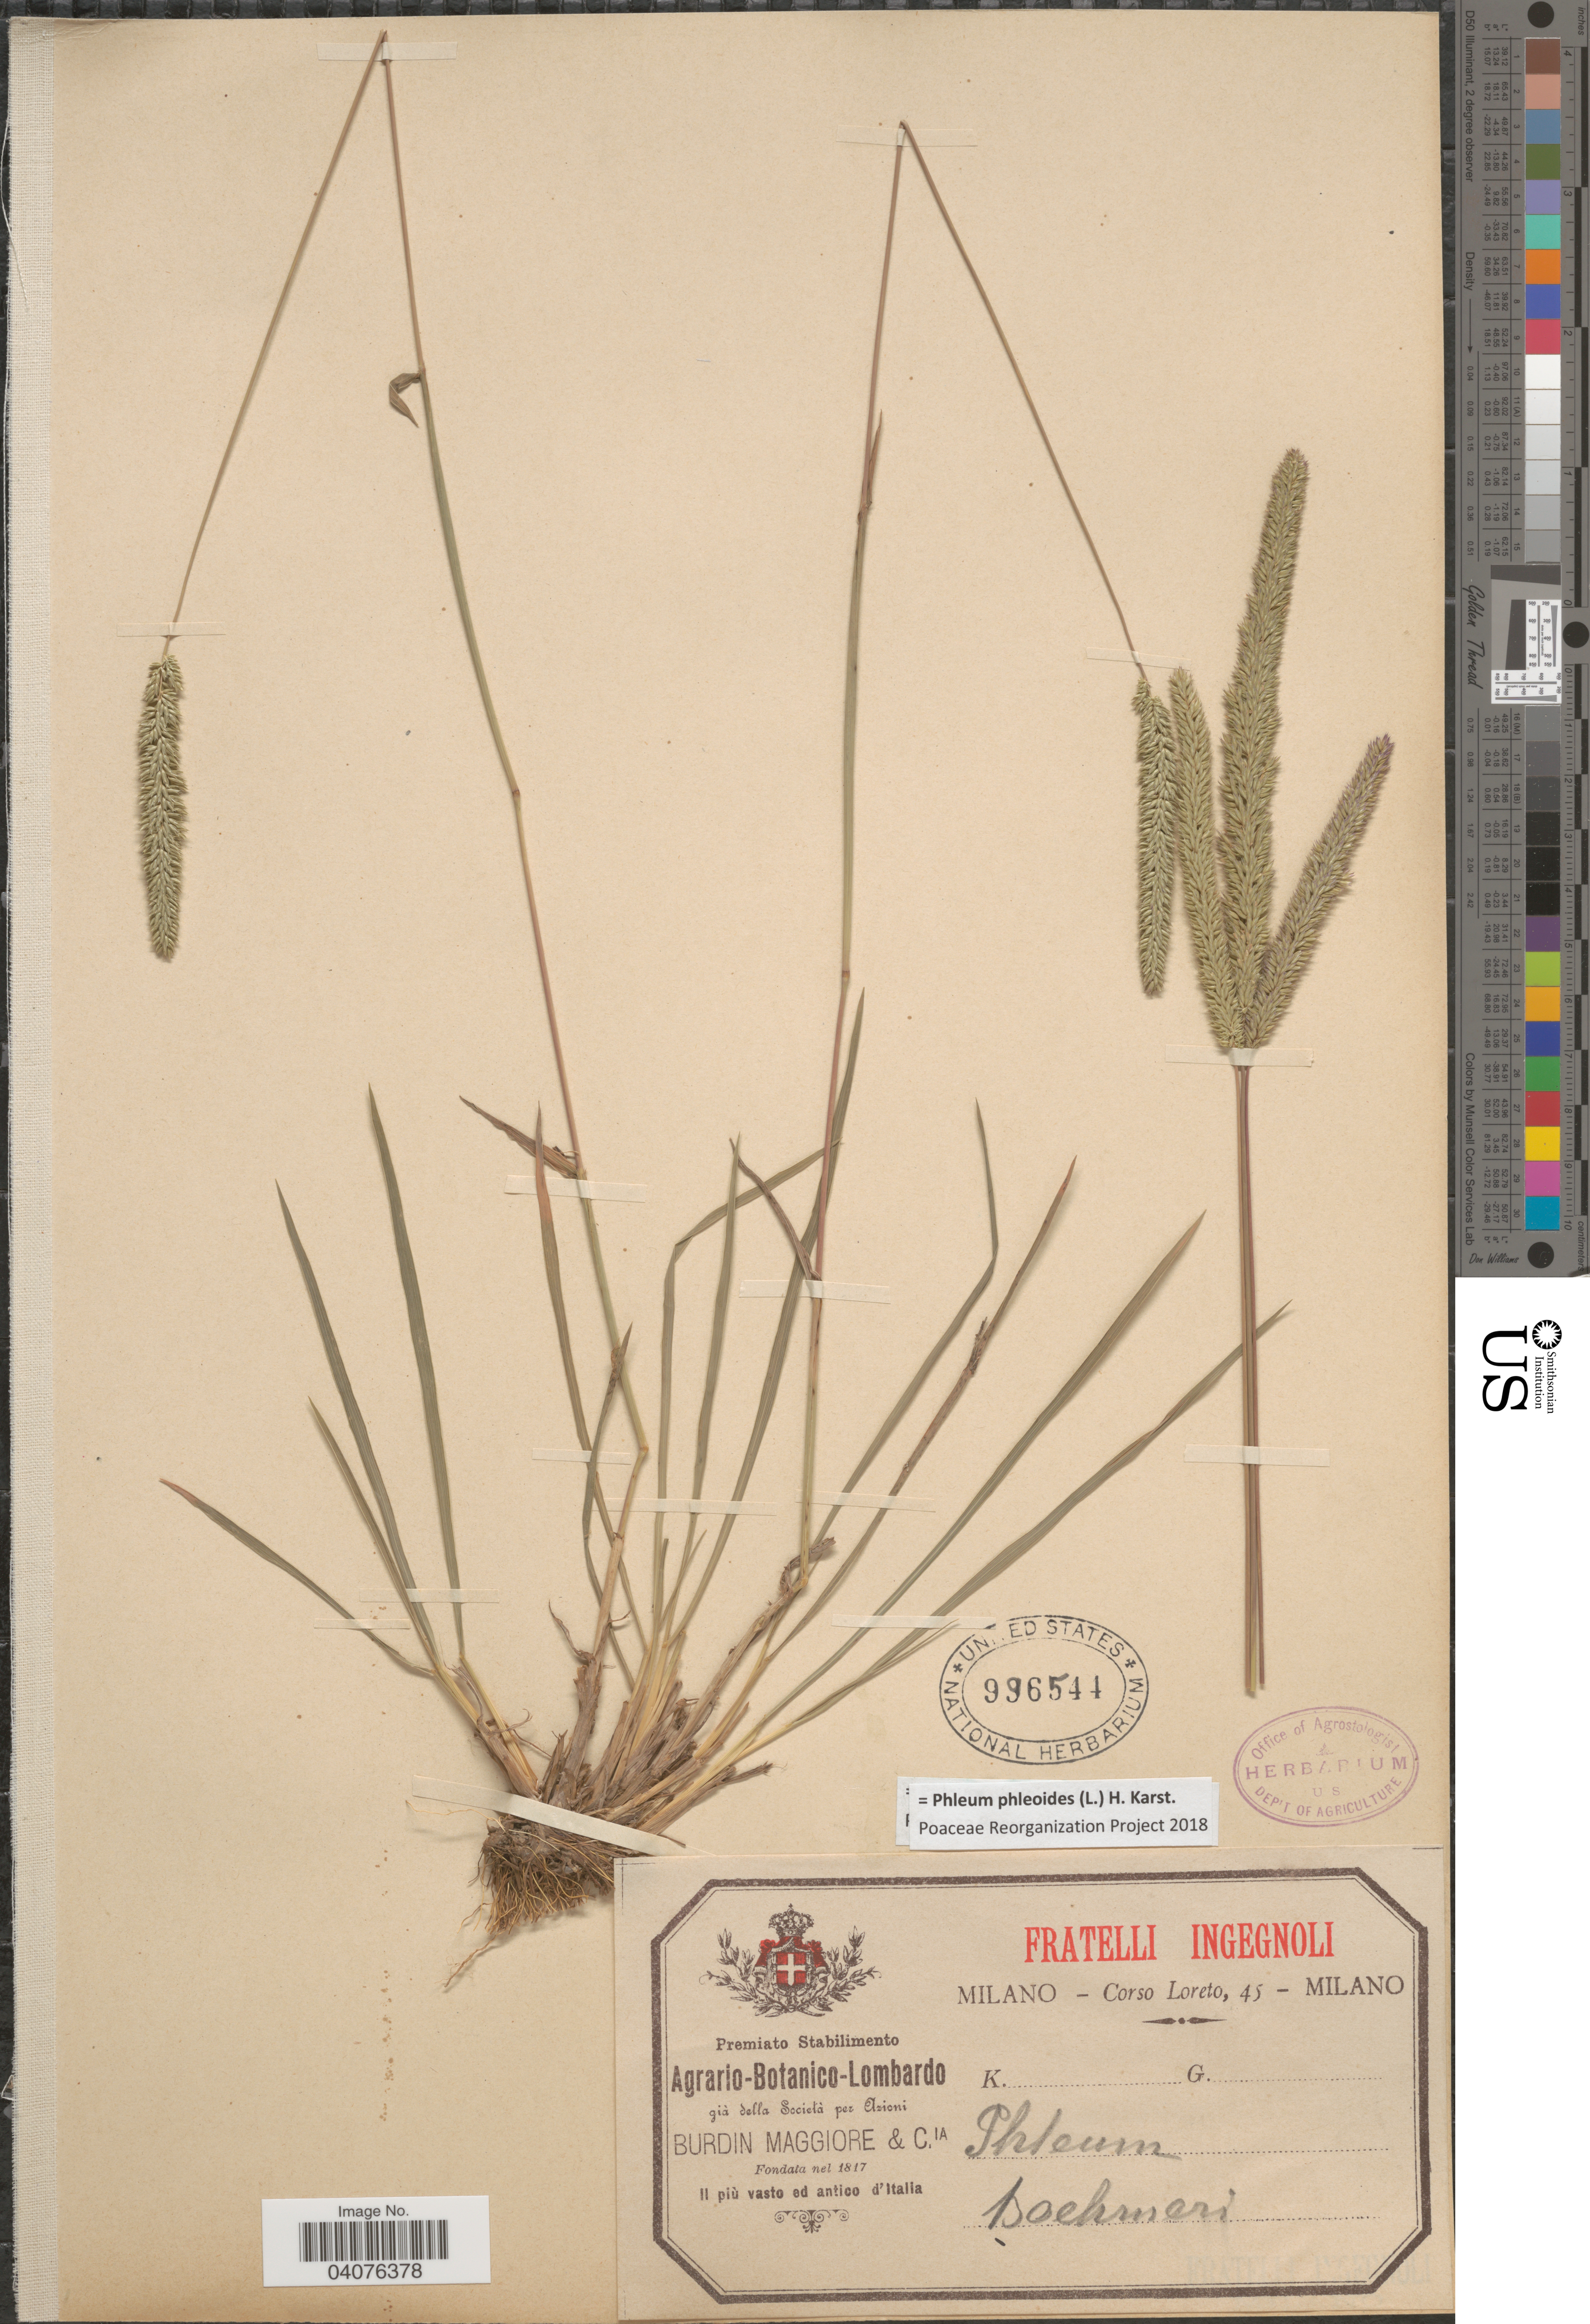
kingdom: Plantae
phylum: Tracheophyta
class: Liliopsida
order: Poales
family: Poaceae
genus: Phleum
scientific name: Phleum phleoides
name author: (L.) H. Karst.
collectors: Loreto, C.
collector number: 45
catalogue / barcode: US 996544